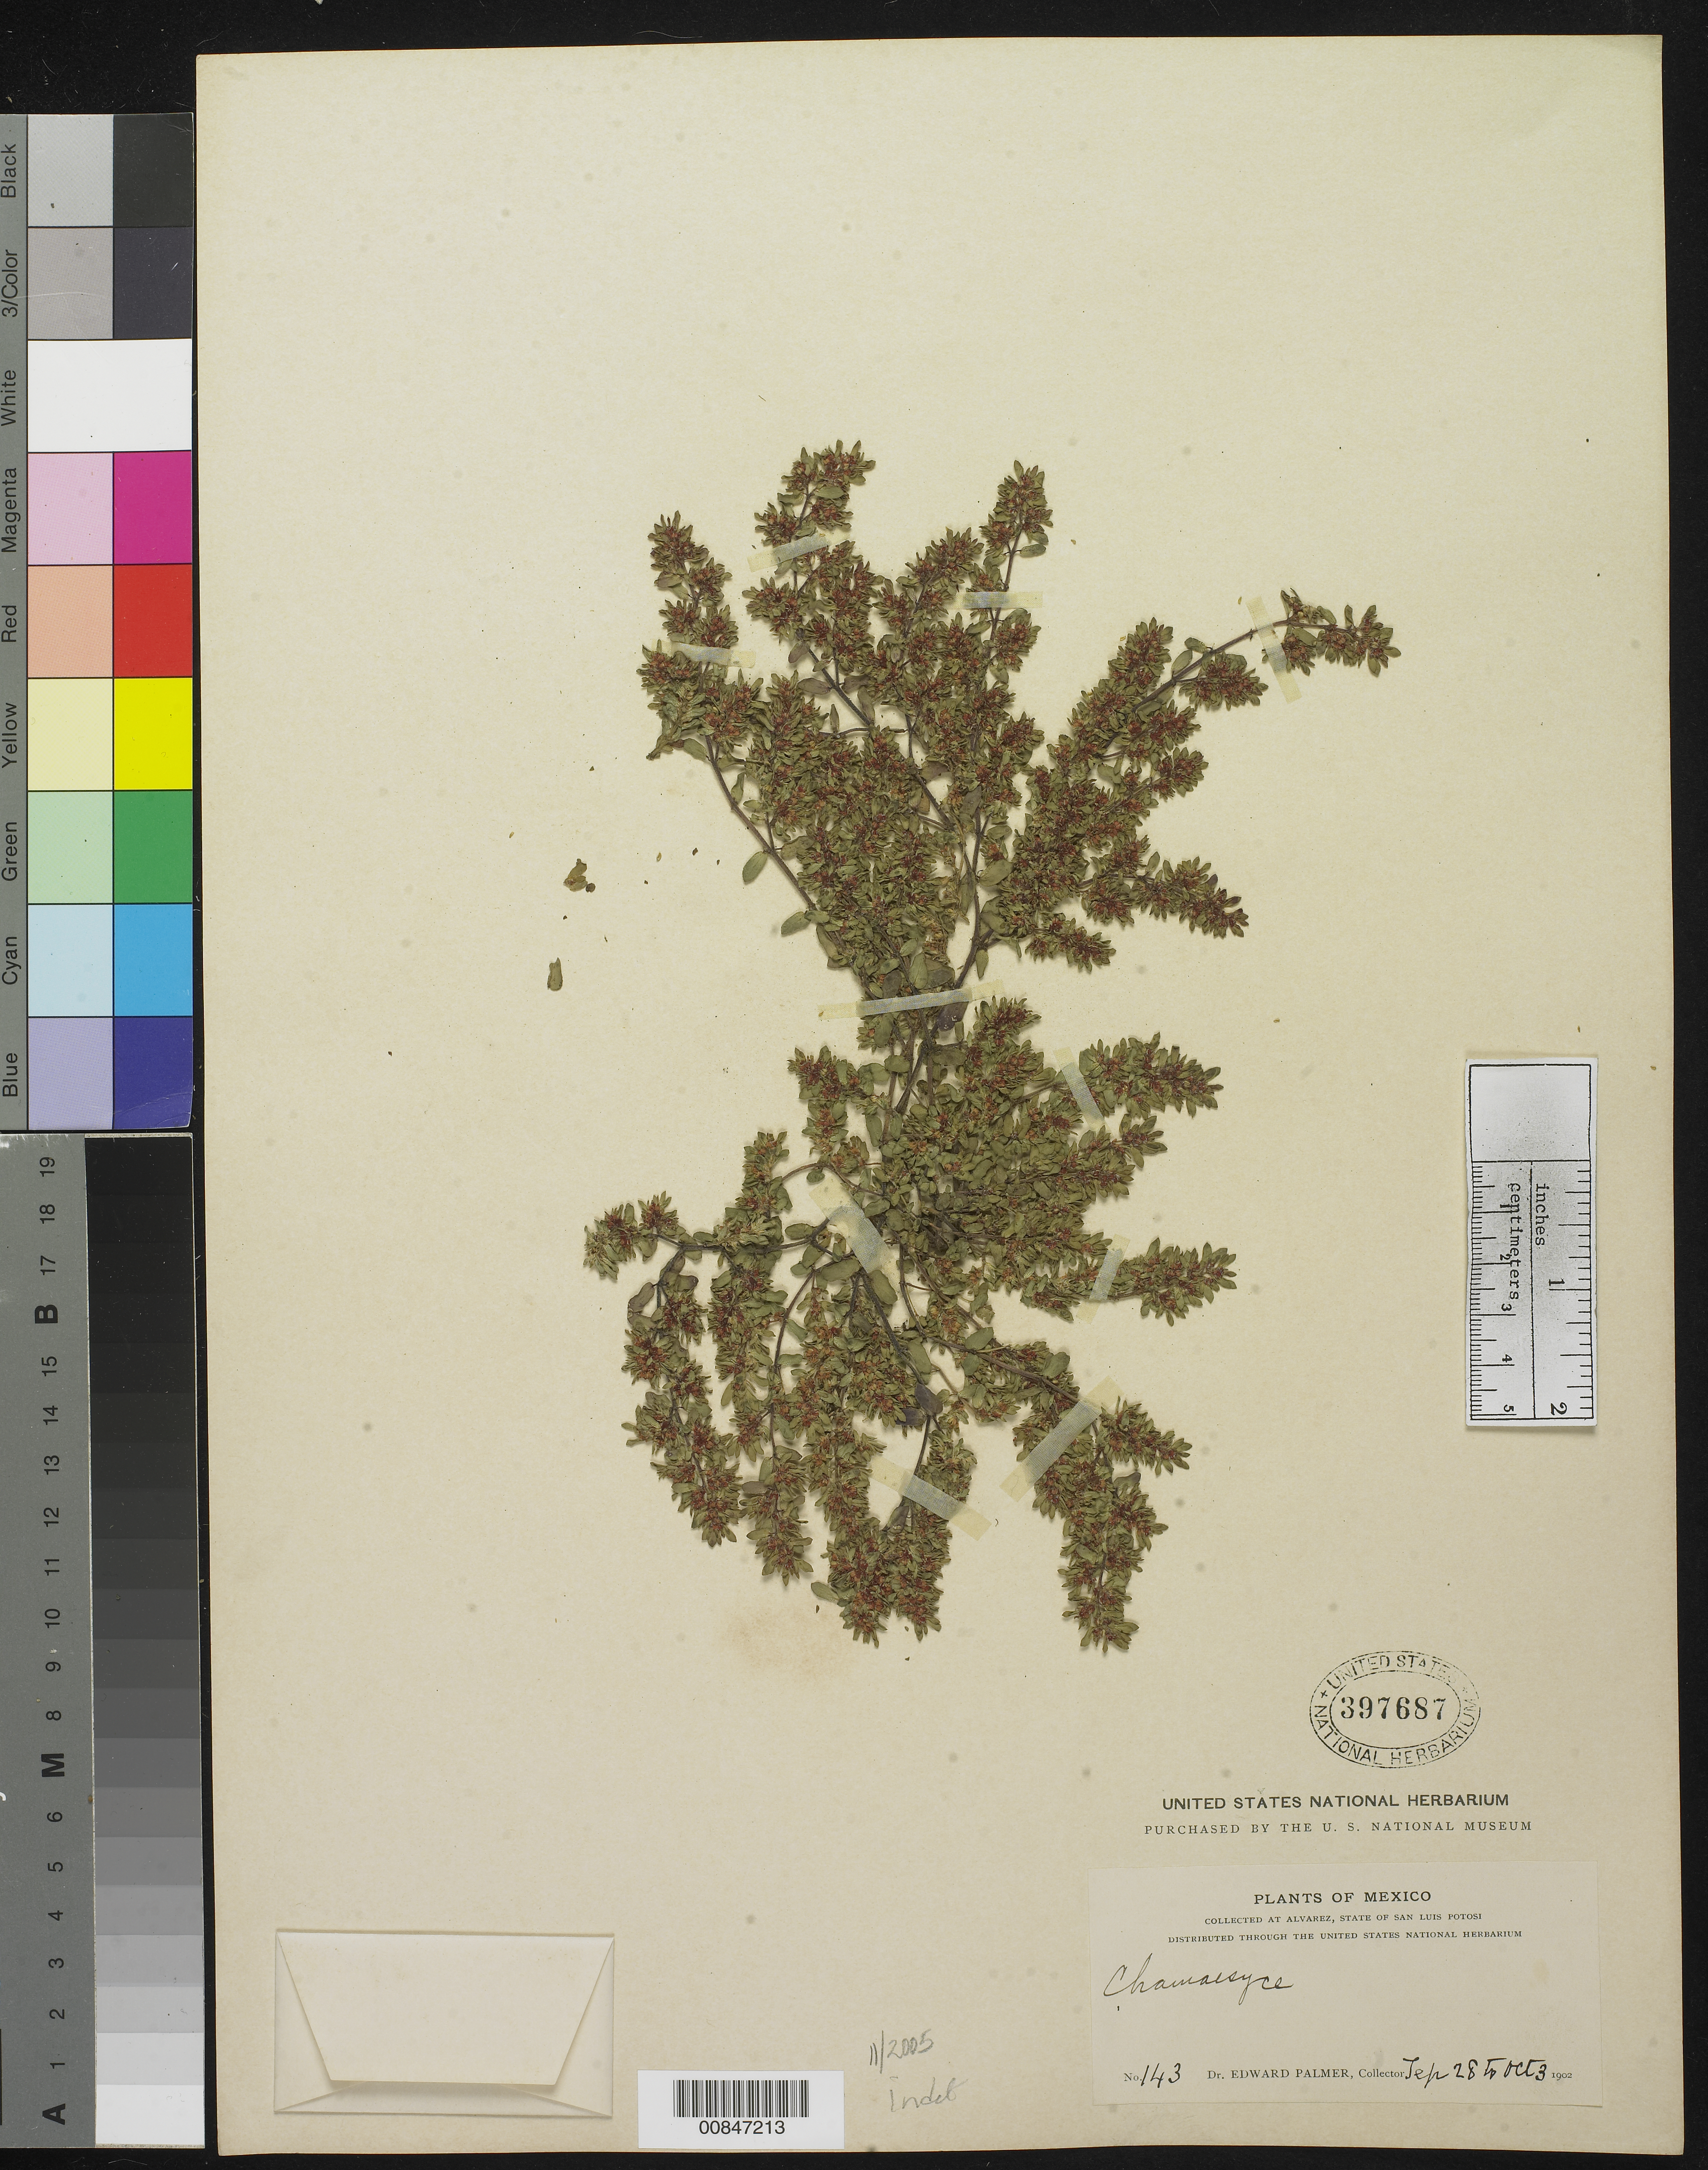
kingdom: Plantae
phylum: Tracheophyta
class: Magnoliopsida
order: Malpighiales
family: Euphorbiaceae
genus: Euphorbia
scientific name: Euphorbia sp.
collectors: E. Palmer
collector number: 143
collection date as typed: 28 Sep 1902 to 03 Oct 1902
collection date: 1902-09-28/1902-10-03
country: Mexico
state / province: San Luis Potosí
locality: Alvarez, San Luis Potosí.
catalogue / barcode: US 397687